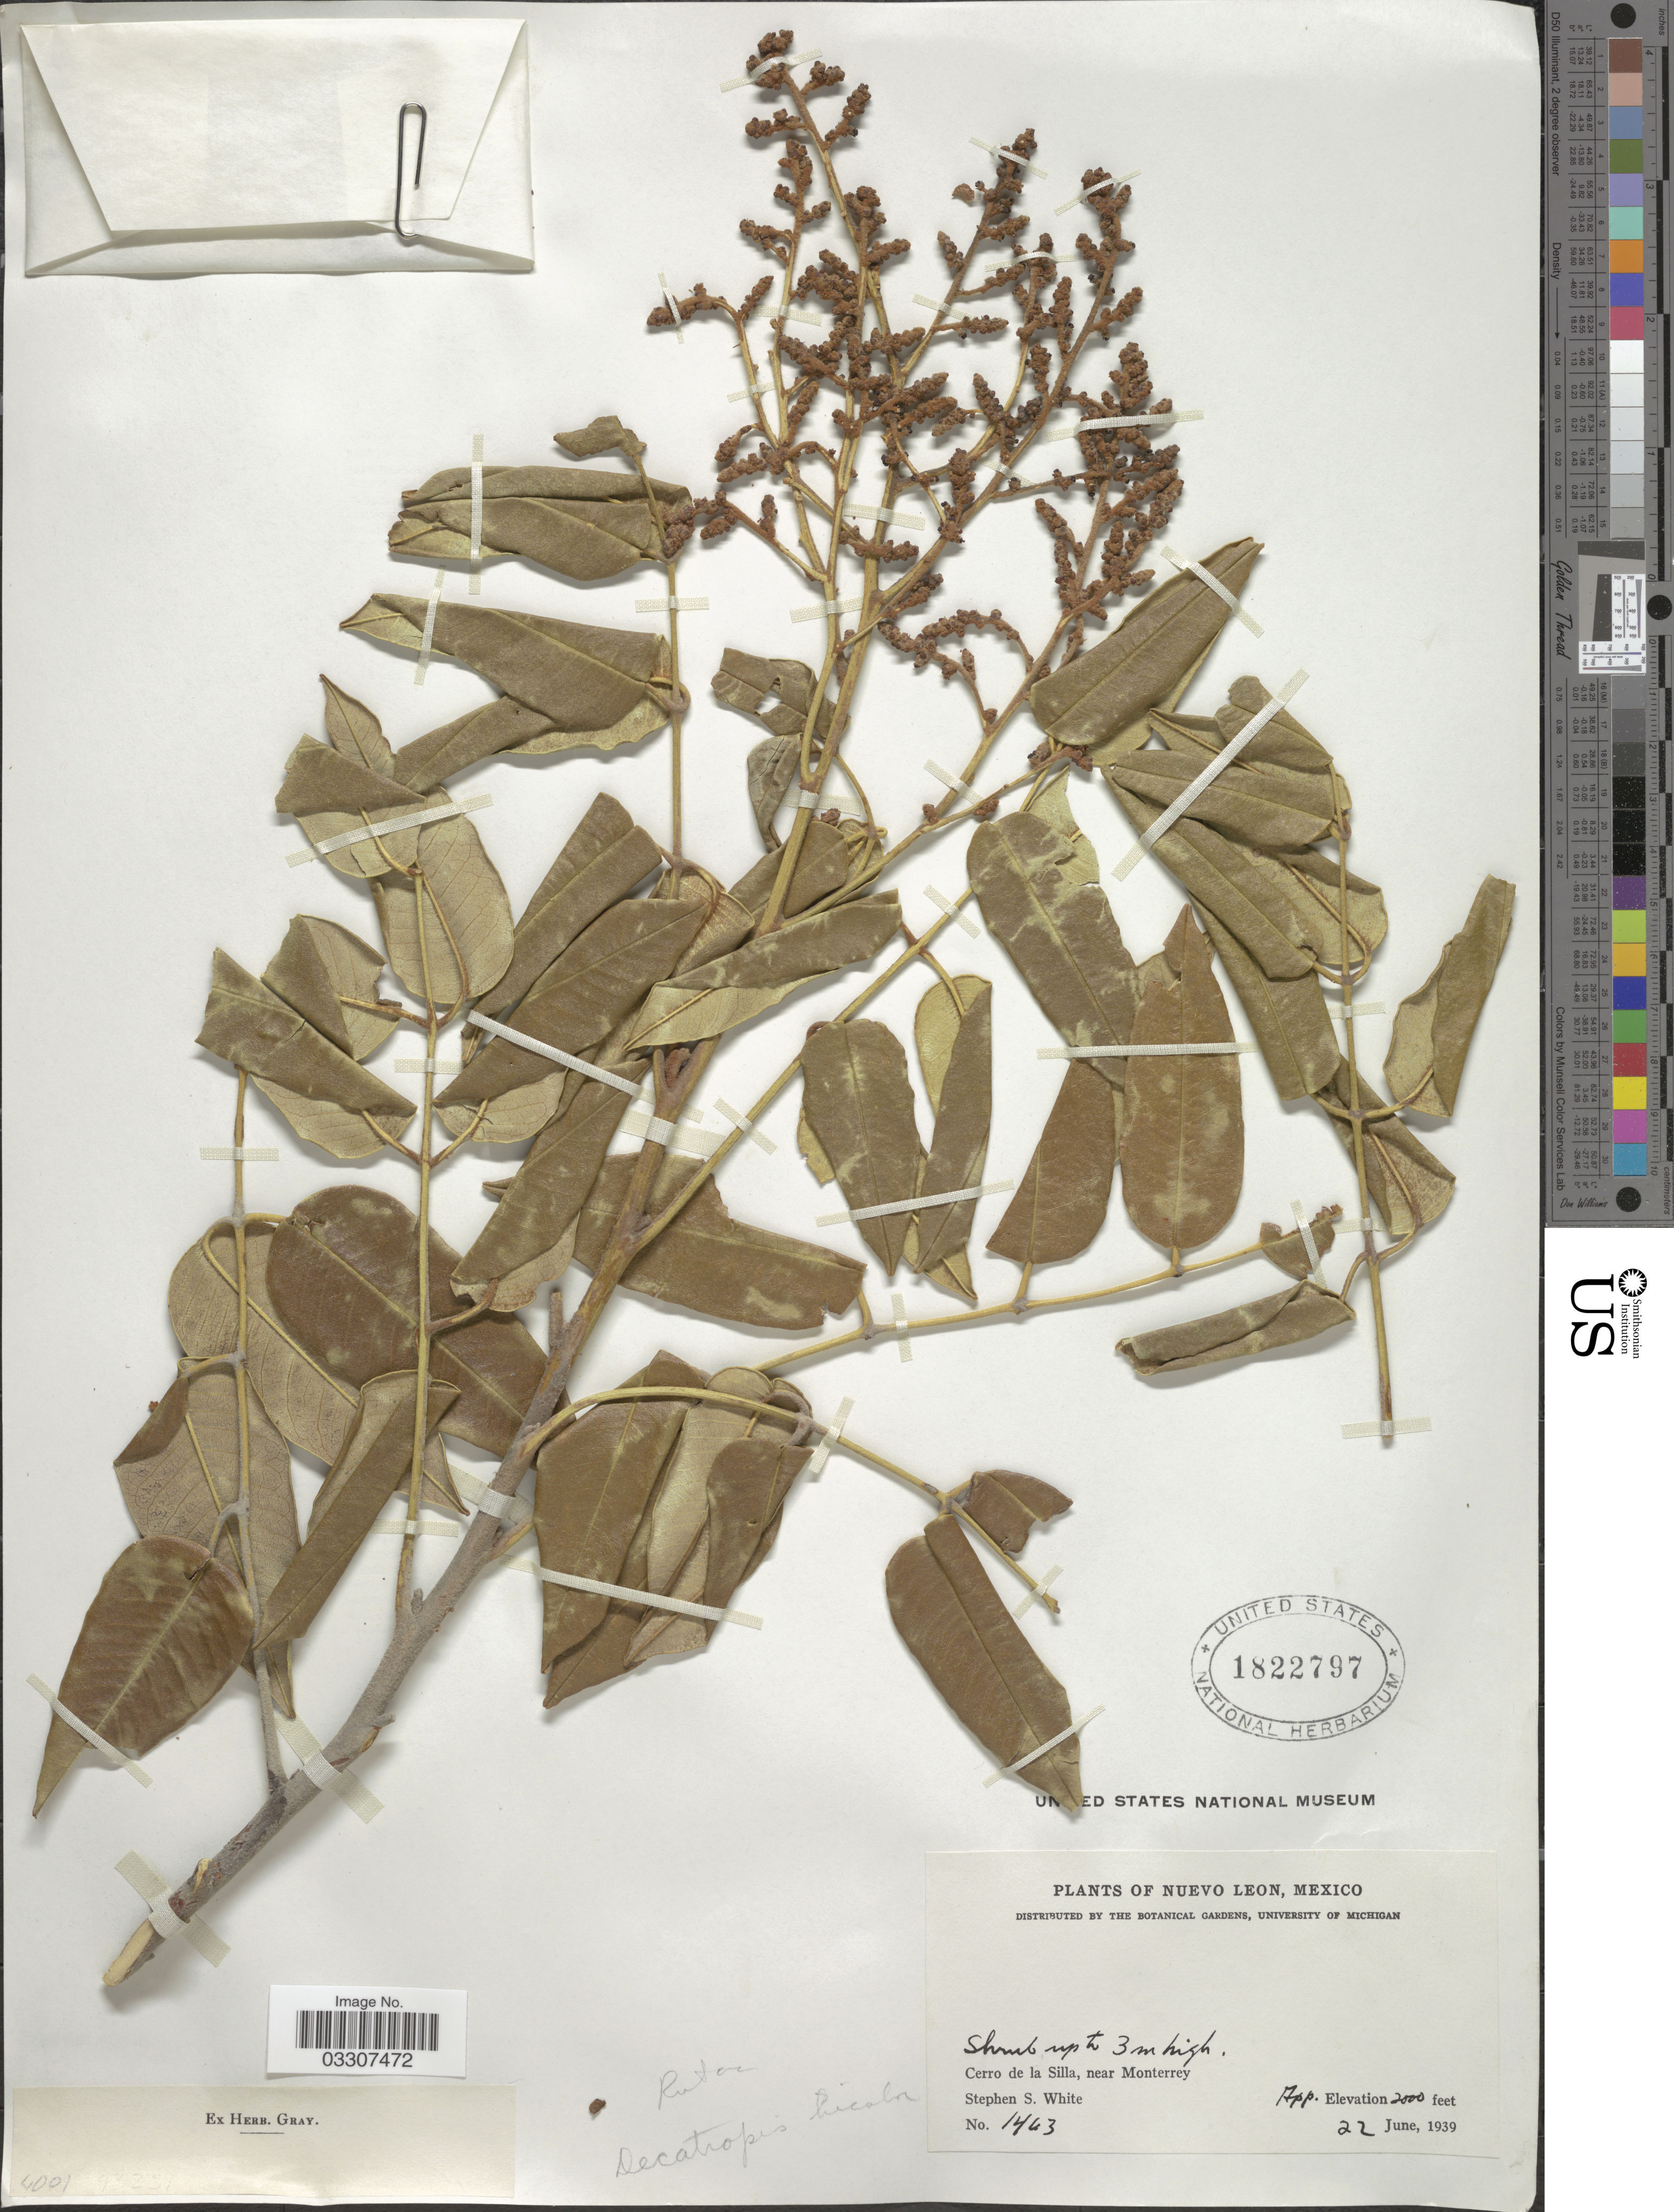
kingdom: Plantae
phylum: Tracheophyta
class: Magnoliopsida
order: Sapindales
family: Rutaceae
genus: Decatropis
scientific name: Decatropis bicolor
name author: (Zucc.) Radlk.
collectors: S. S. White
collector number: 1463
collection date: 1939-06-22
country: Mexico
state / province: Nuevo León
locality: Cerro de la Silla, near Monterrey.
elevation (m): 610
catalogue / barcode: US 1822797